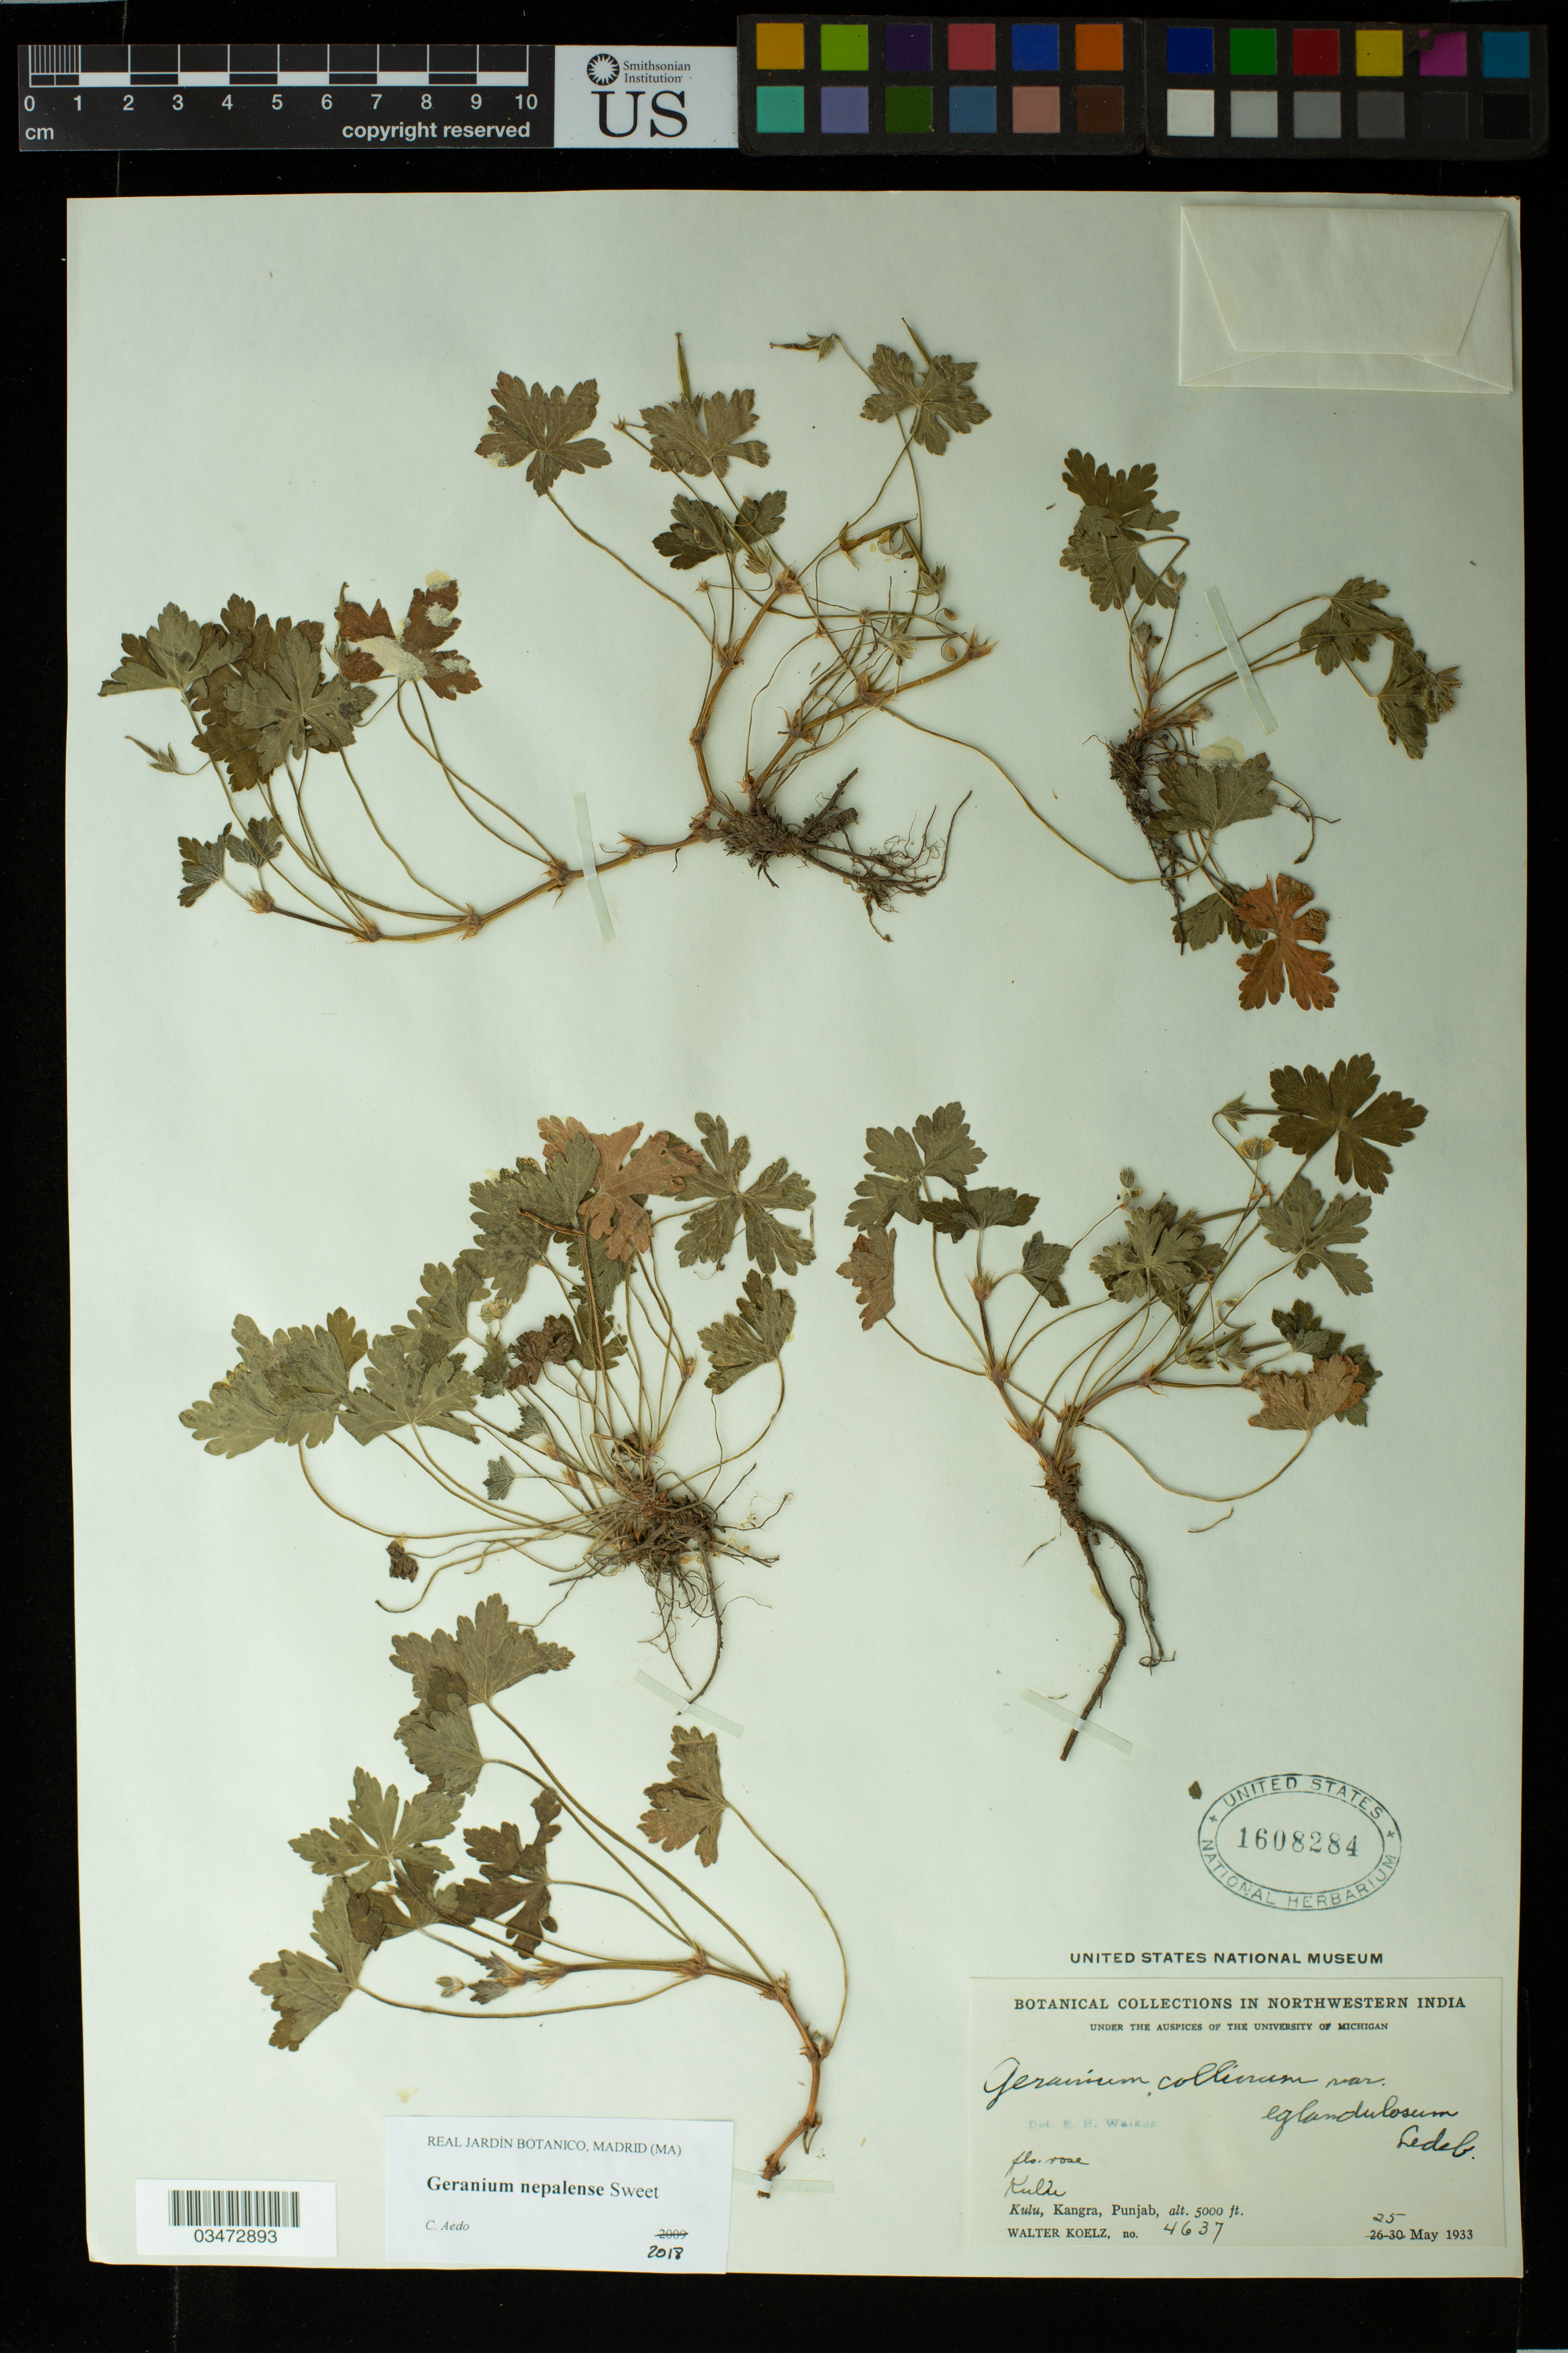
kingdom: Plantae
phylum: Tracheophyta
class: Magnoliopsida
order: Geraniales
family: Geraniaceae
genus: Geranium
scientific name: Geranium nepalense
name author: Sweet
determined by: Aedo, C.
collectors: W. N. Koelz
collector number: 4637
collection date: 1933-05-25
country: India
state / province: Punjab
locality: In Northwestern India, Kulu, Kangra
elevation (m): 1524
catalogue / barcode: US 1608284